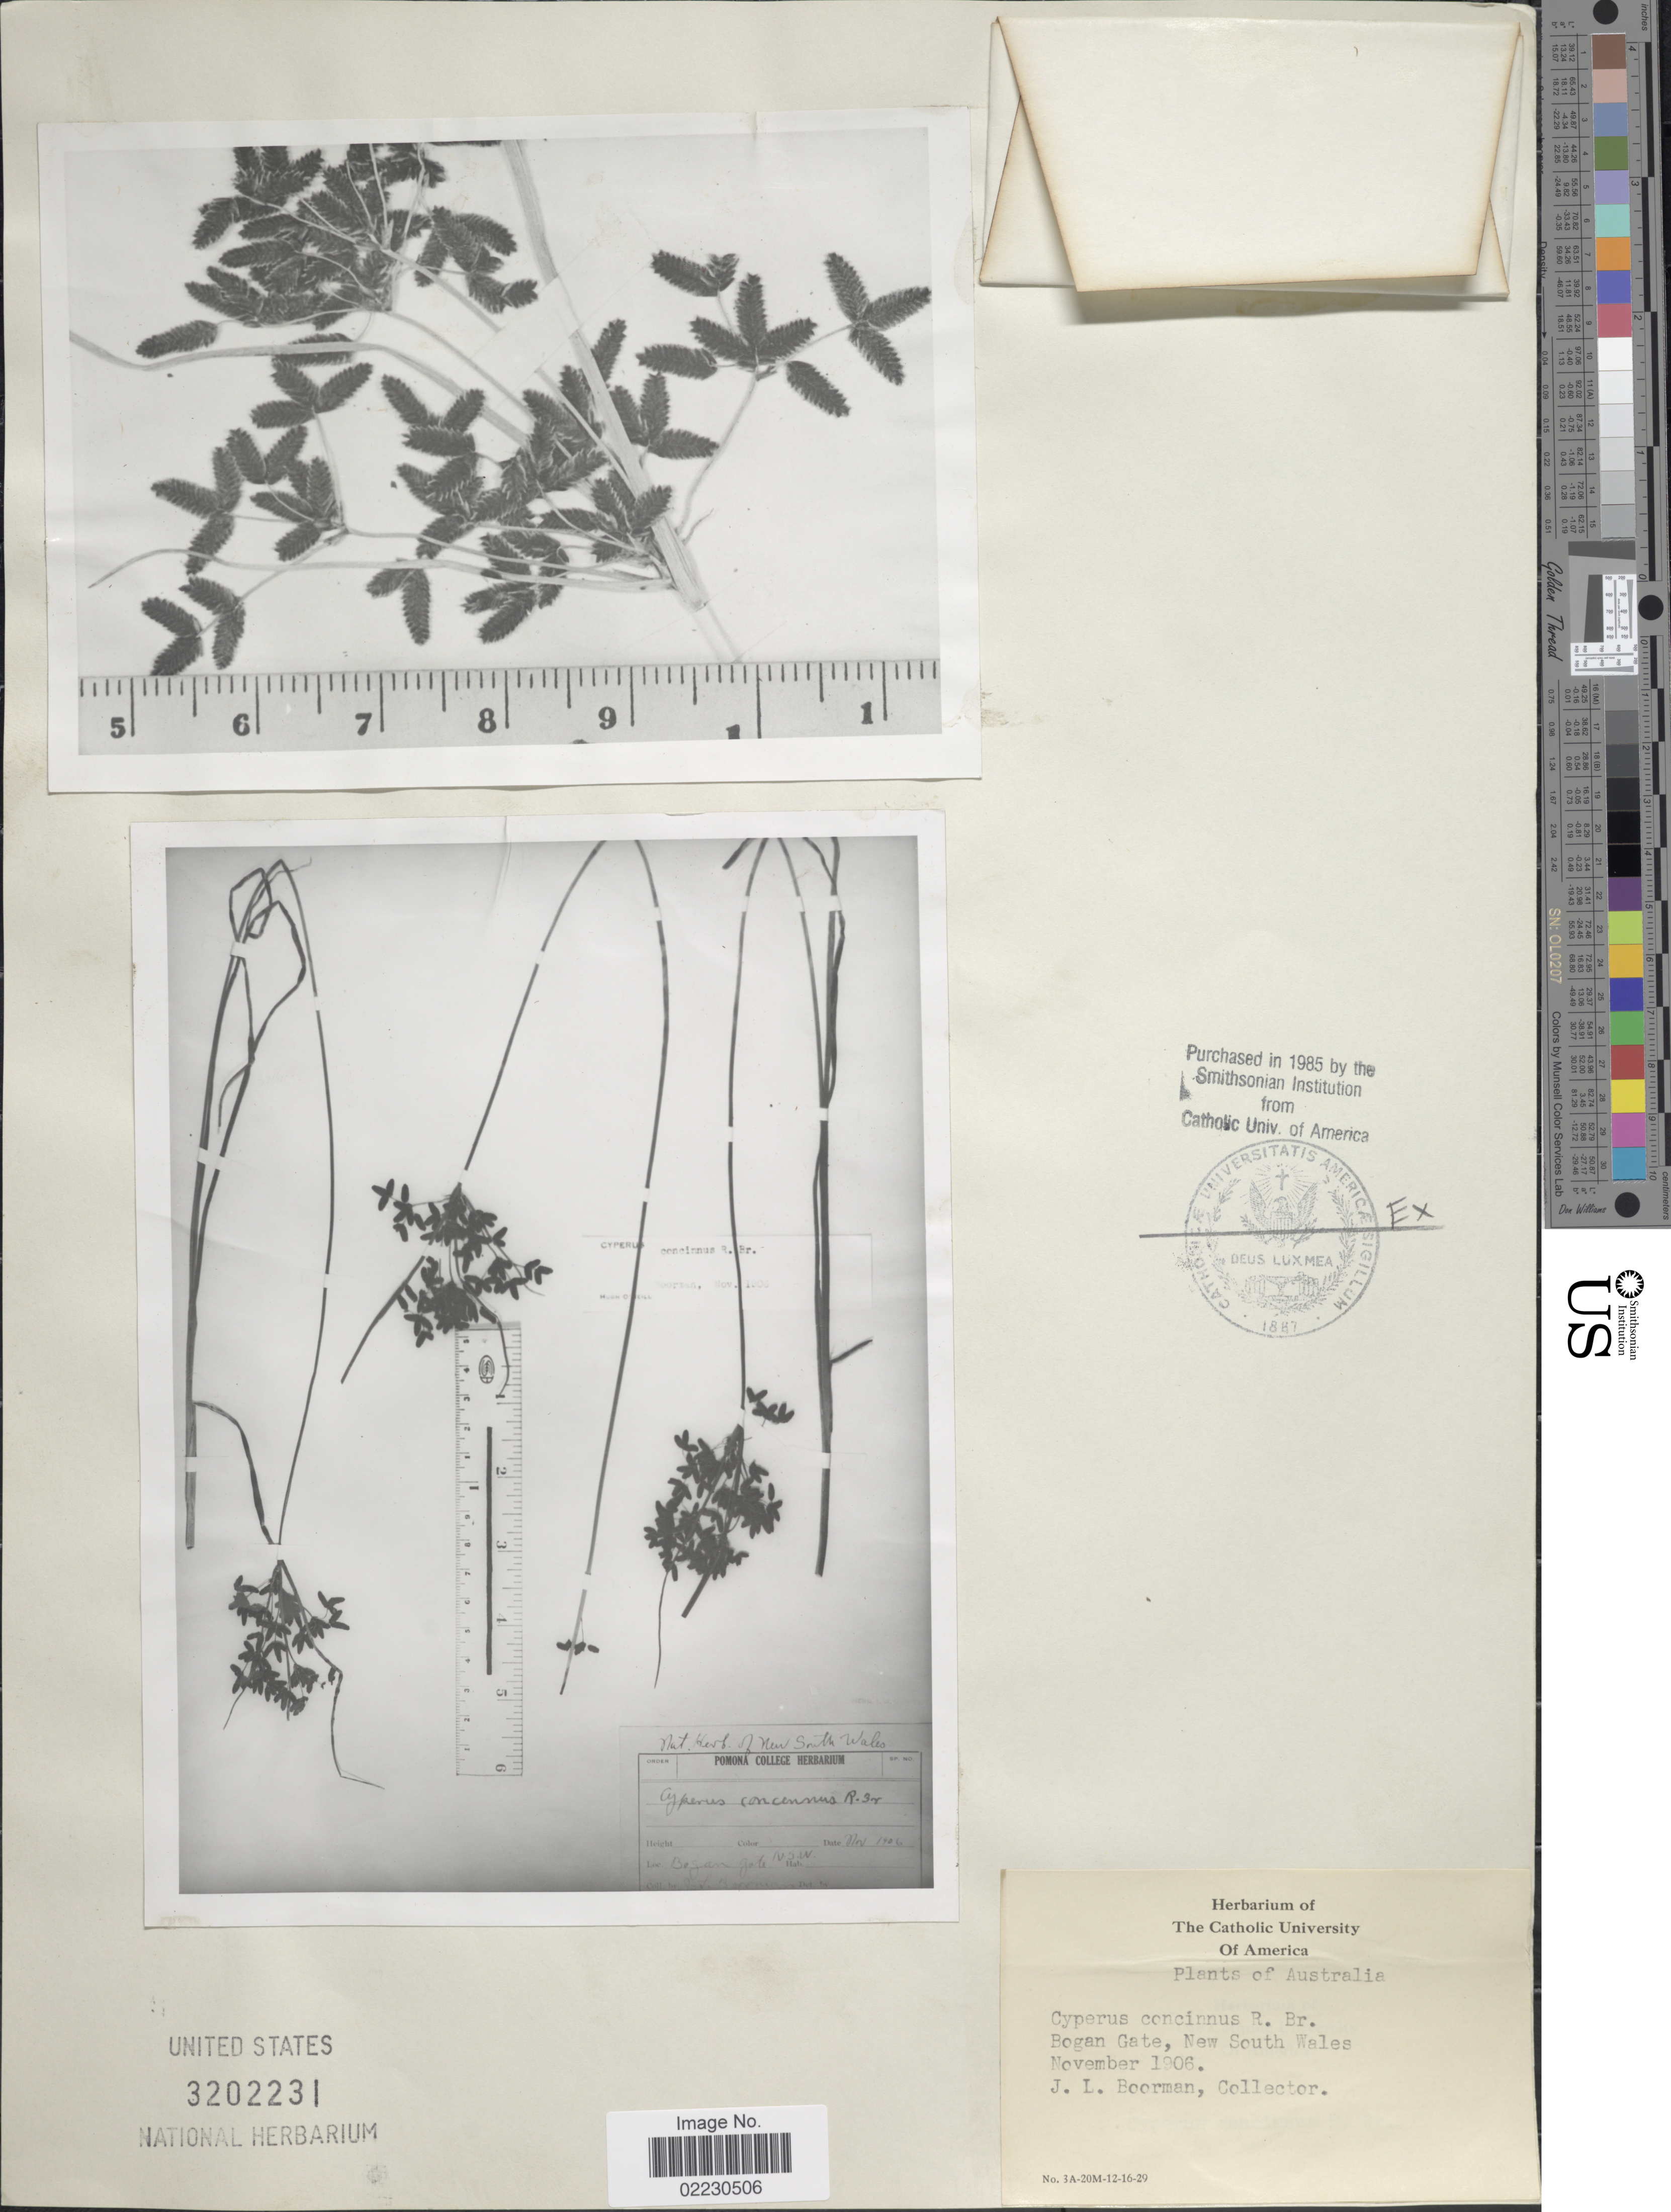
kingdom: Plantae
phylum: Tracheophyta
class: Liliopsida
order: Poales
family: Cyperaceae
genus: Cyperus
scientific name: Cyperus concinnus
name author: R. Br.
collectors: J. Boorman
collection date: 1906-11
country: Australia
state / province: New South Wales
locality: Bogan Gate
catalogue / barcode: US 3202231